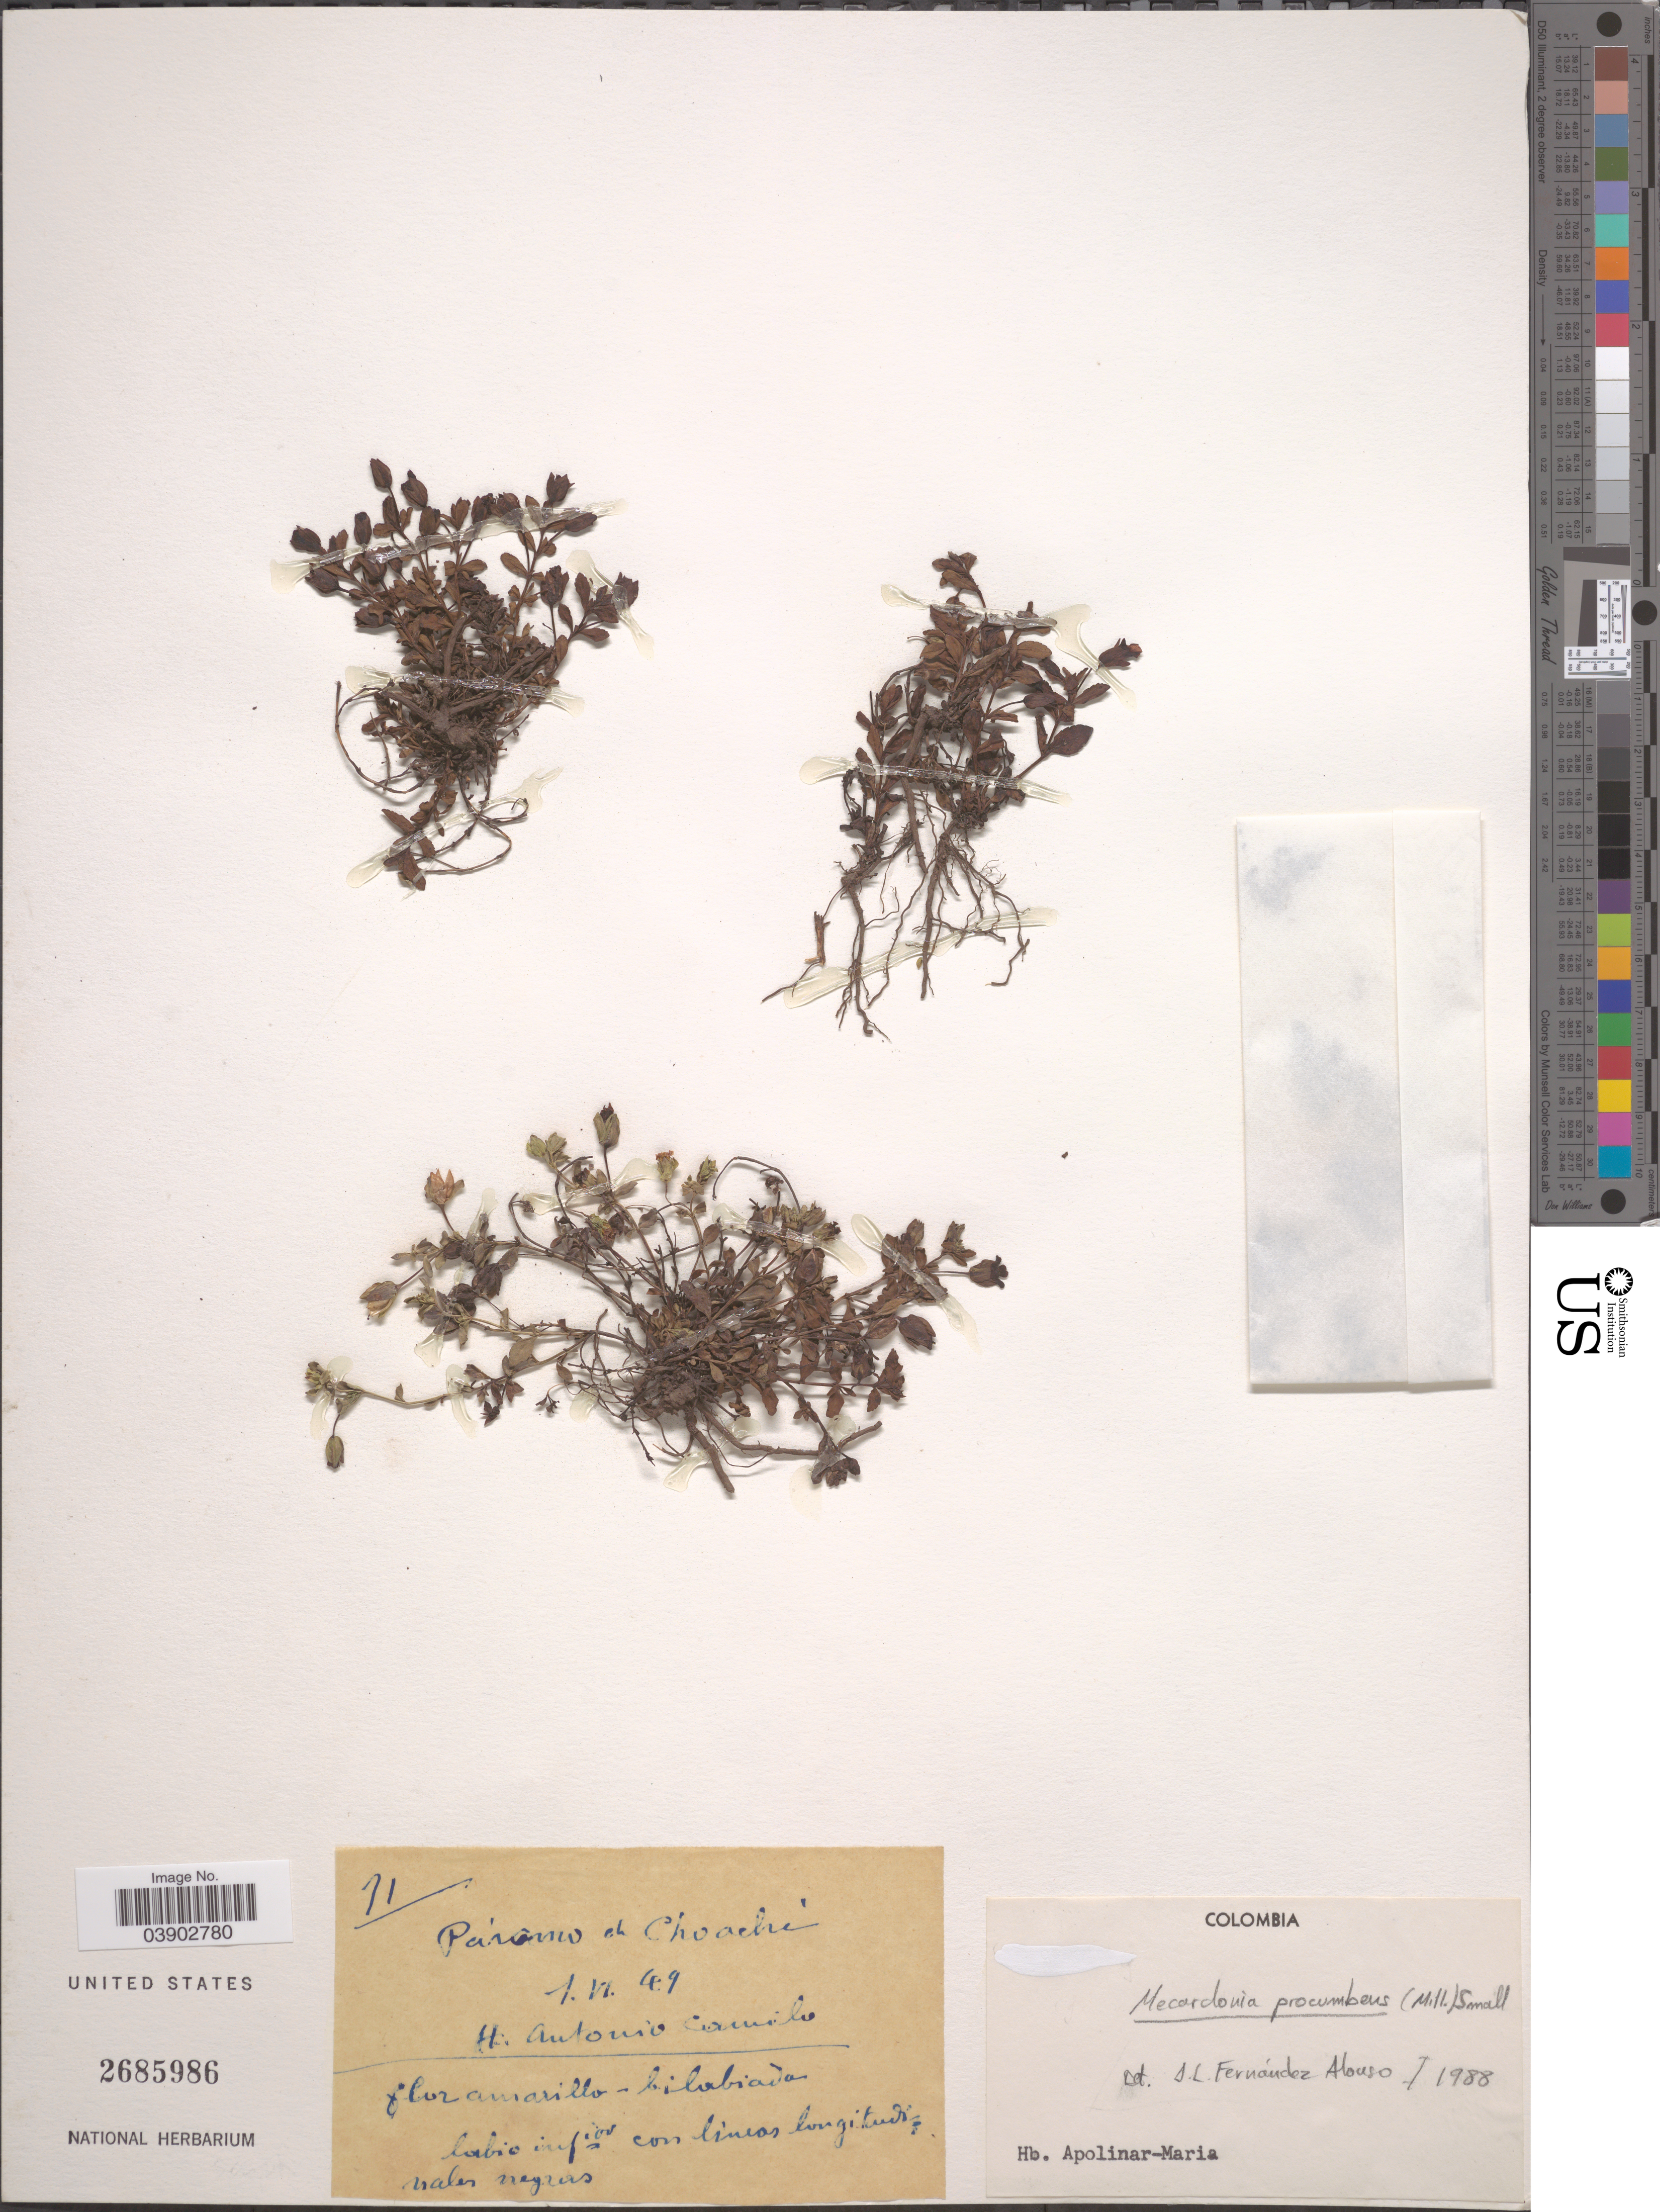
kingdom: Plantae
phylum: Tracheophyta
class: Magnoliopsida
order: Lamiales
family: Plantaginaceae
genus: Mecardonia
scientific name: Mecardonia procumbens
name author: (Mill.) Small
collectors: H. Apolinar-Maria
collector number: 71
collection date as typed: Transcribed d/m/y: 1/6/49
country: Colombia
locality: Páramo de Choachi.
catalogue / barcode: US 2685986